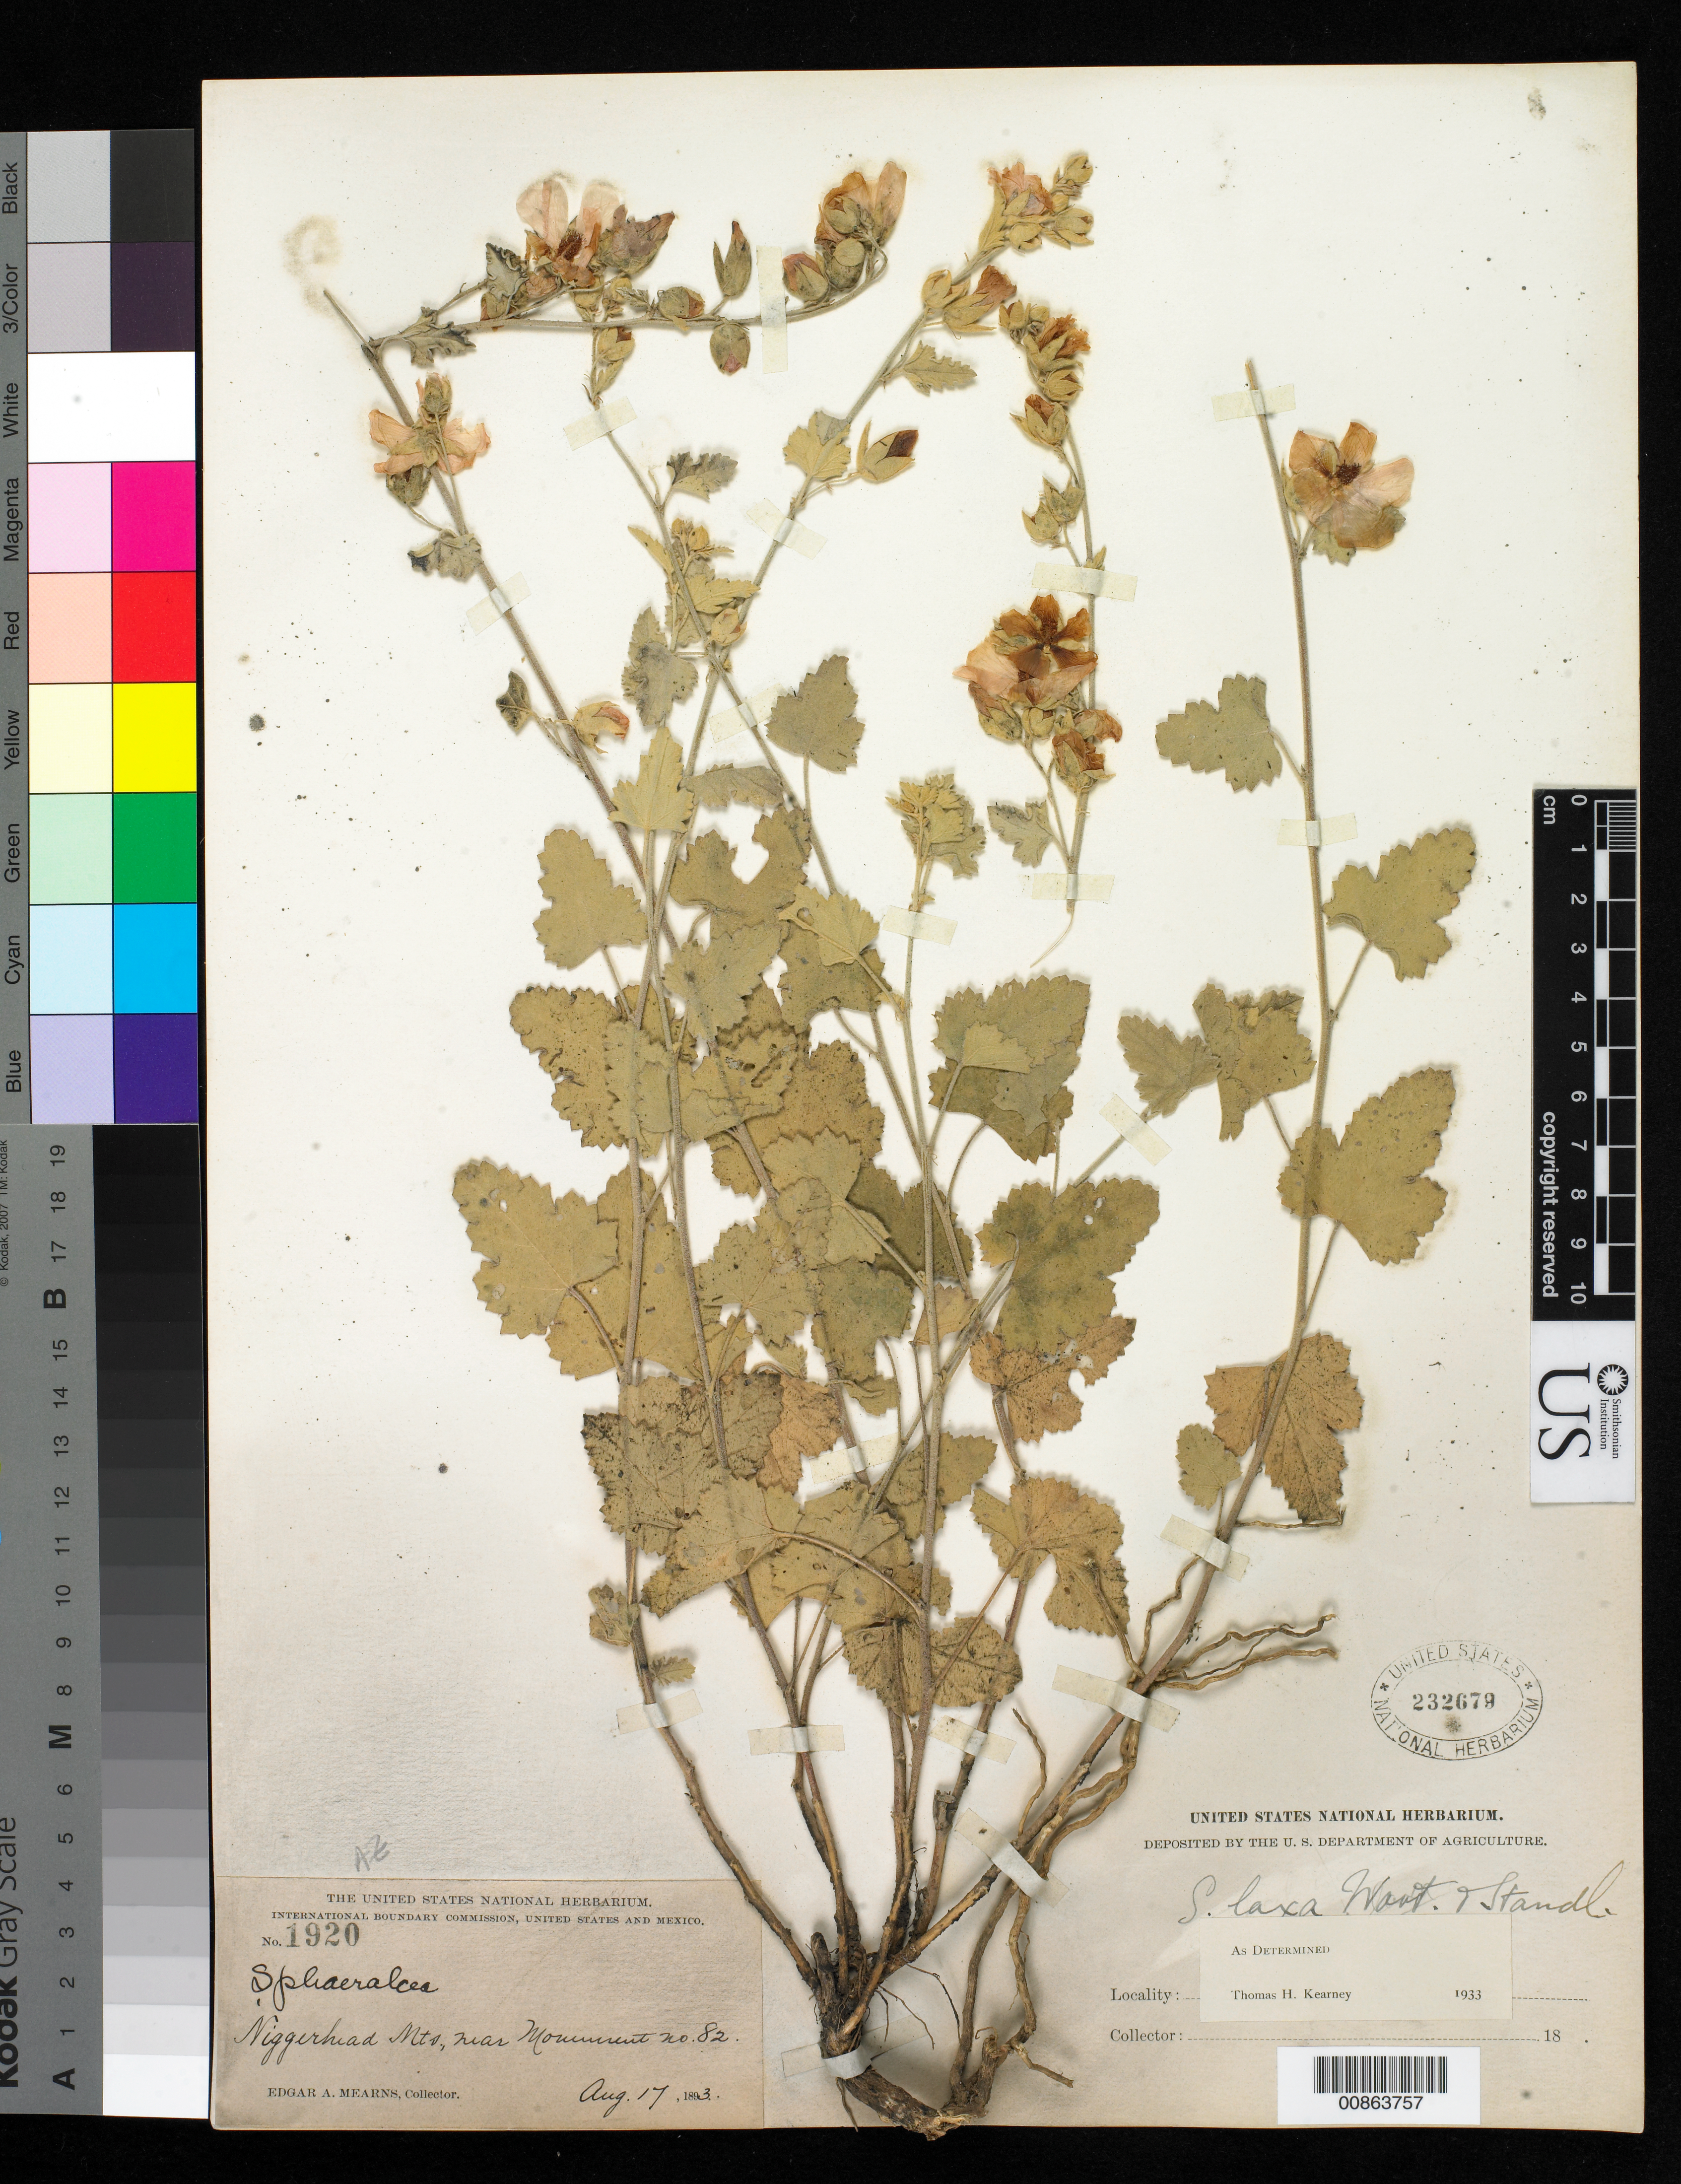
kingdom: Plantae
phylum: Tracheophyta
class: Magnoliopsida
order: Malvales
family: Malvaceae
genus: Sphaeralcea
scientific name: Sphaeralcea laxa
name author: Wooton & Standl.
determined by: Kearney, T. H.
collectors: E. A. Mearns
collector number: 1920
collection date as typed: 17 Aug 1893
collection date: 1893-08-17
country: United States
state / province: Arizona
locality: Niggerhead Mts., near Monument no. 82.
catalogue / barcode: US 232679